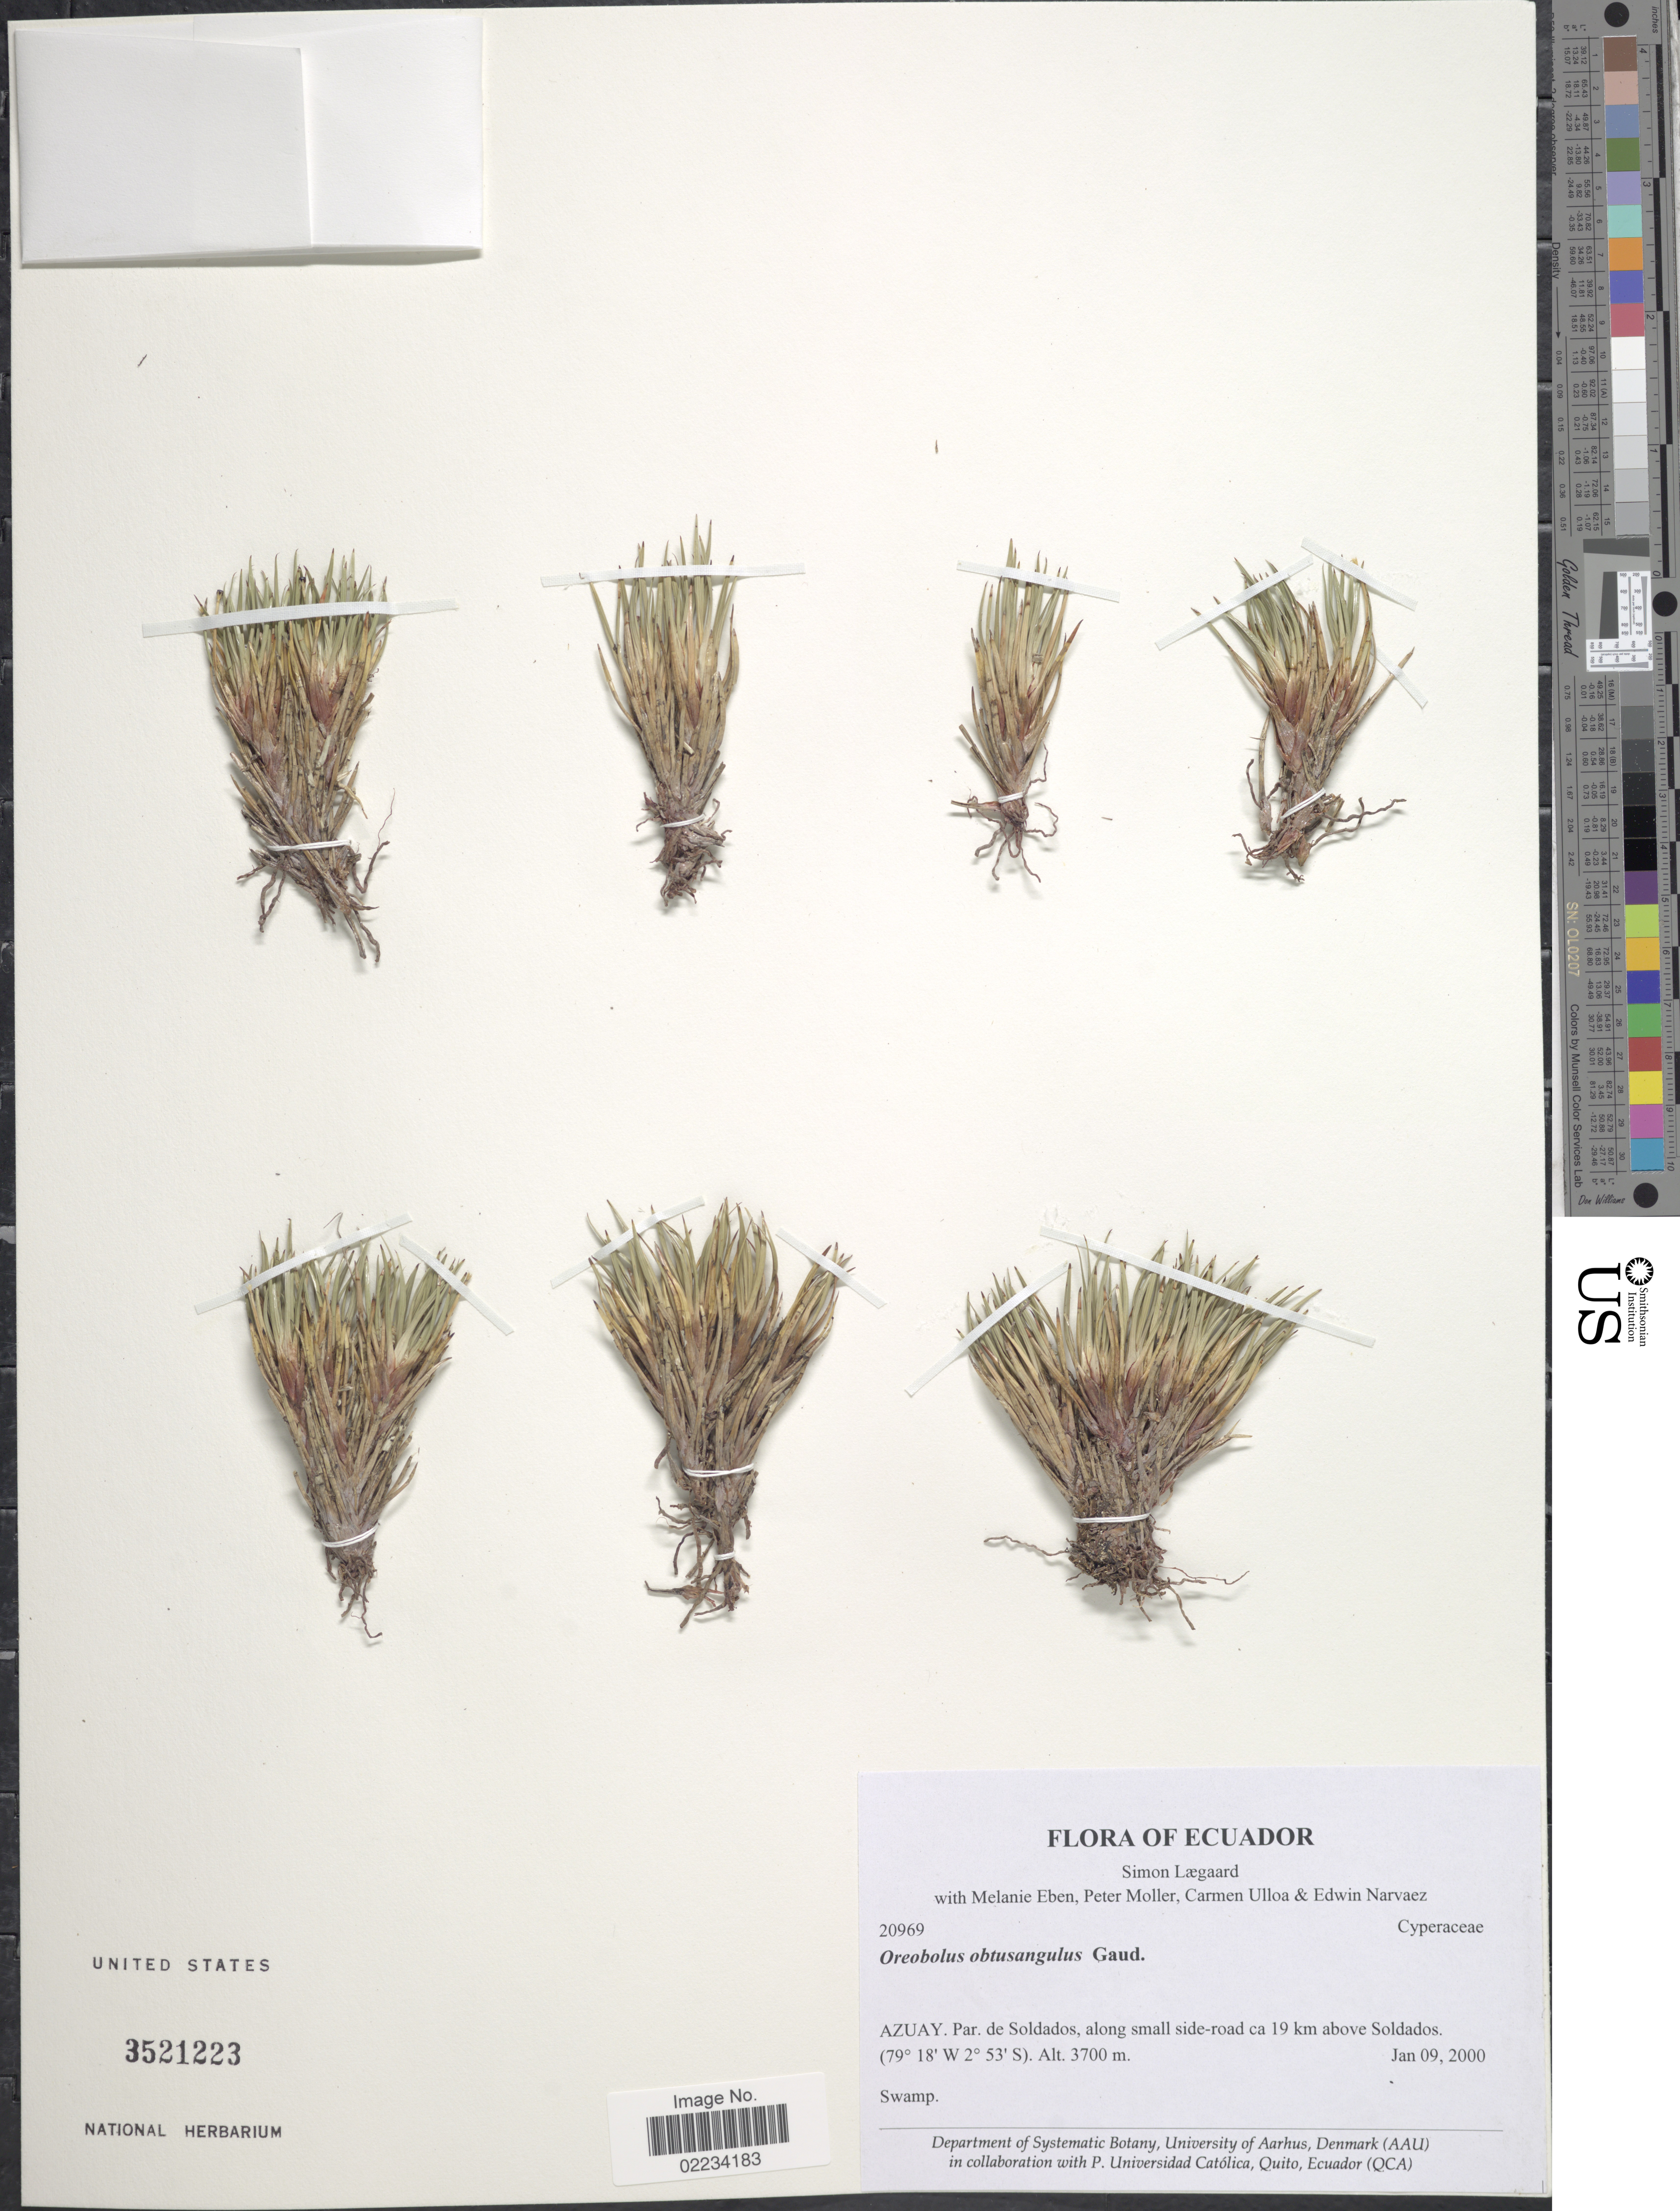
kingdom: Plantae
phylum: Tracheophyta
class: Liliopsida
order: Poales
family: Cyperaceae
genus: Oreobolus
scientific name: Oreobolus obtusangulus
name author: Gaudich.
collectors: S. Lægaard, M. Eben, P. Moller, C. Ulloa & E. Narváez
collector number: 20969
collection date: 2000-01-09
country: Ecuador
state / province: Azuay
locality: Par de Soldados, along small side-road ca. 19 km above Soldados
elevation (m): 3700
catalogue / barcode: US 3521223